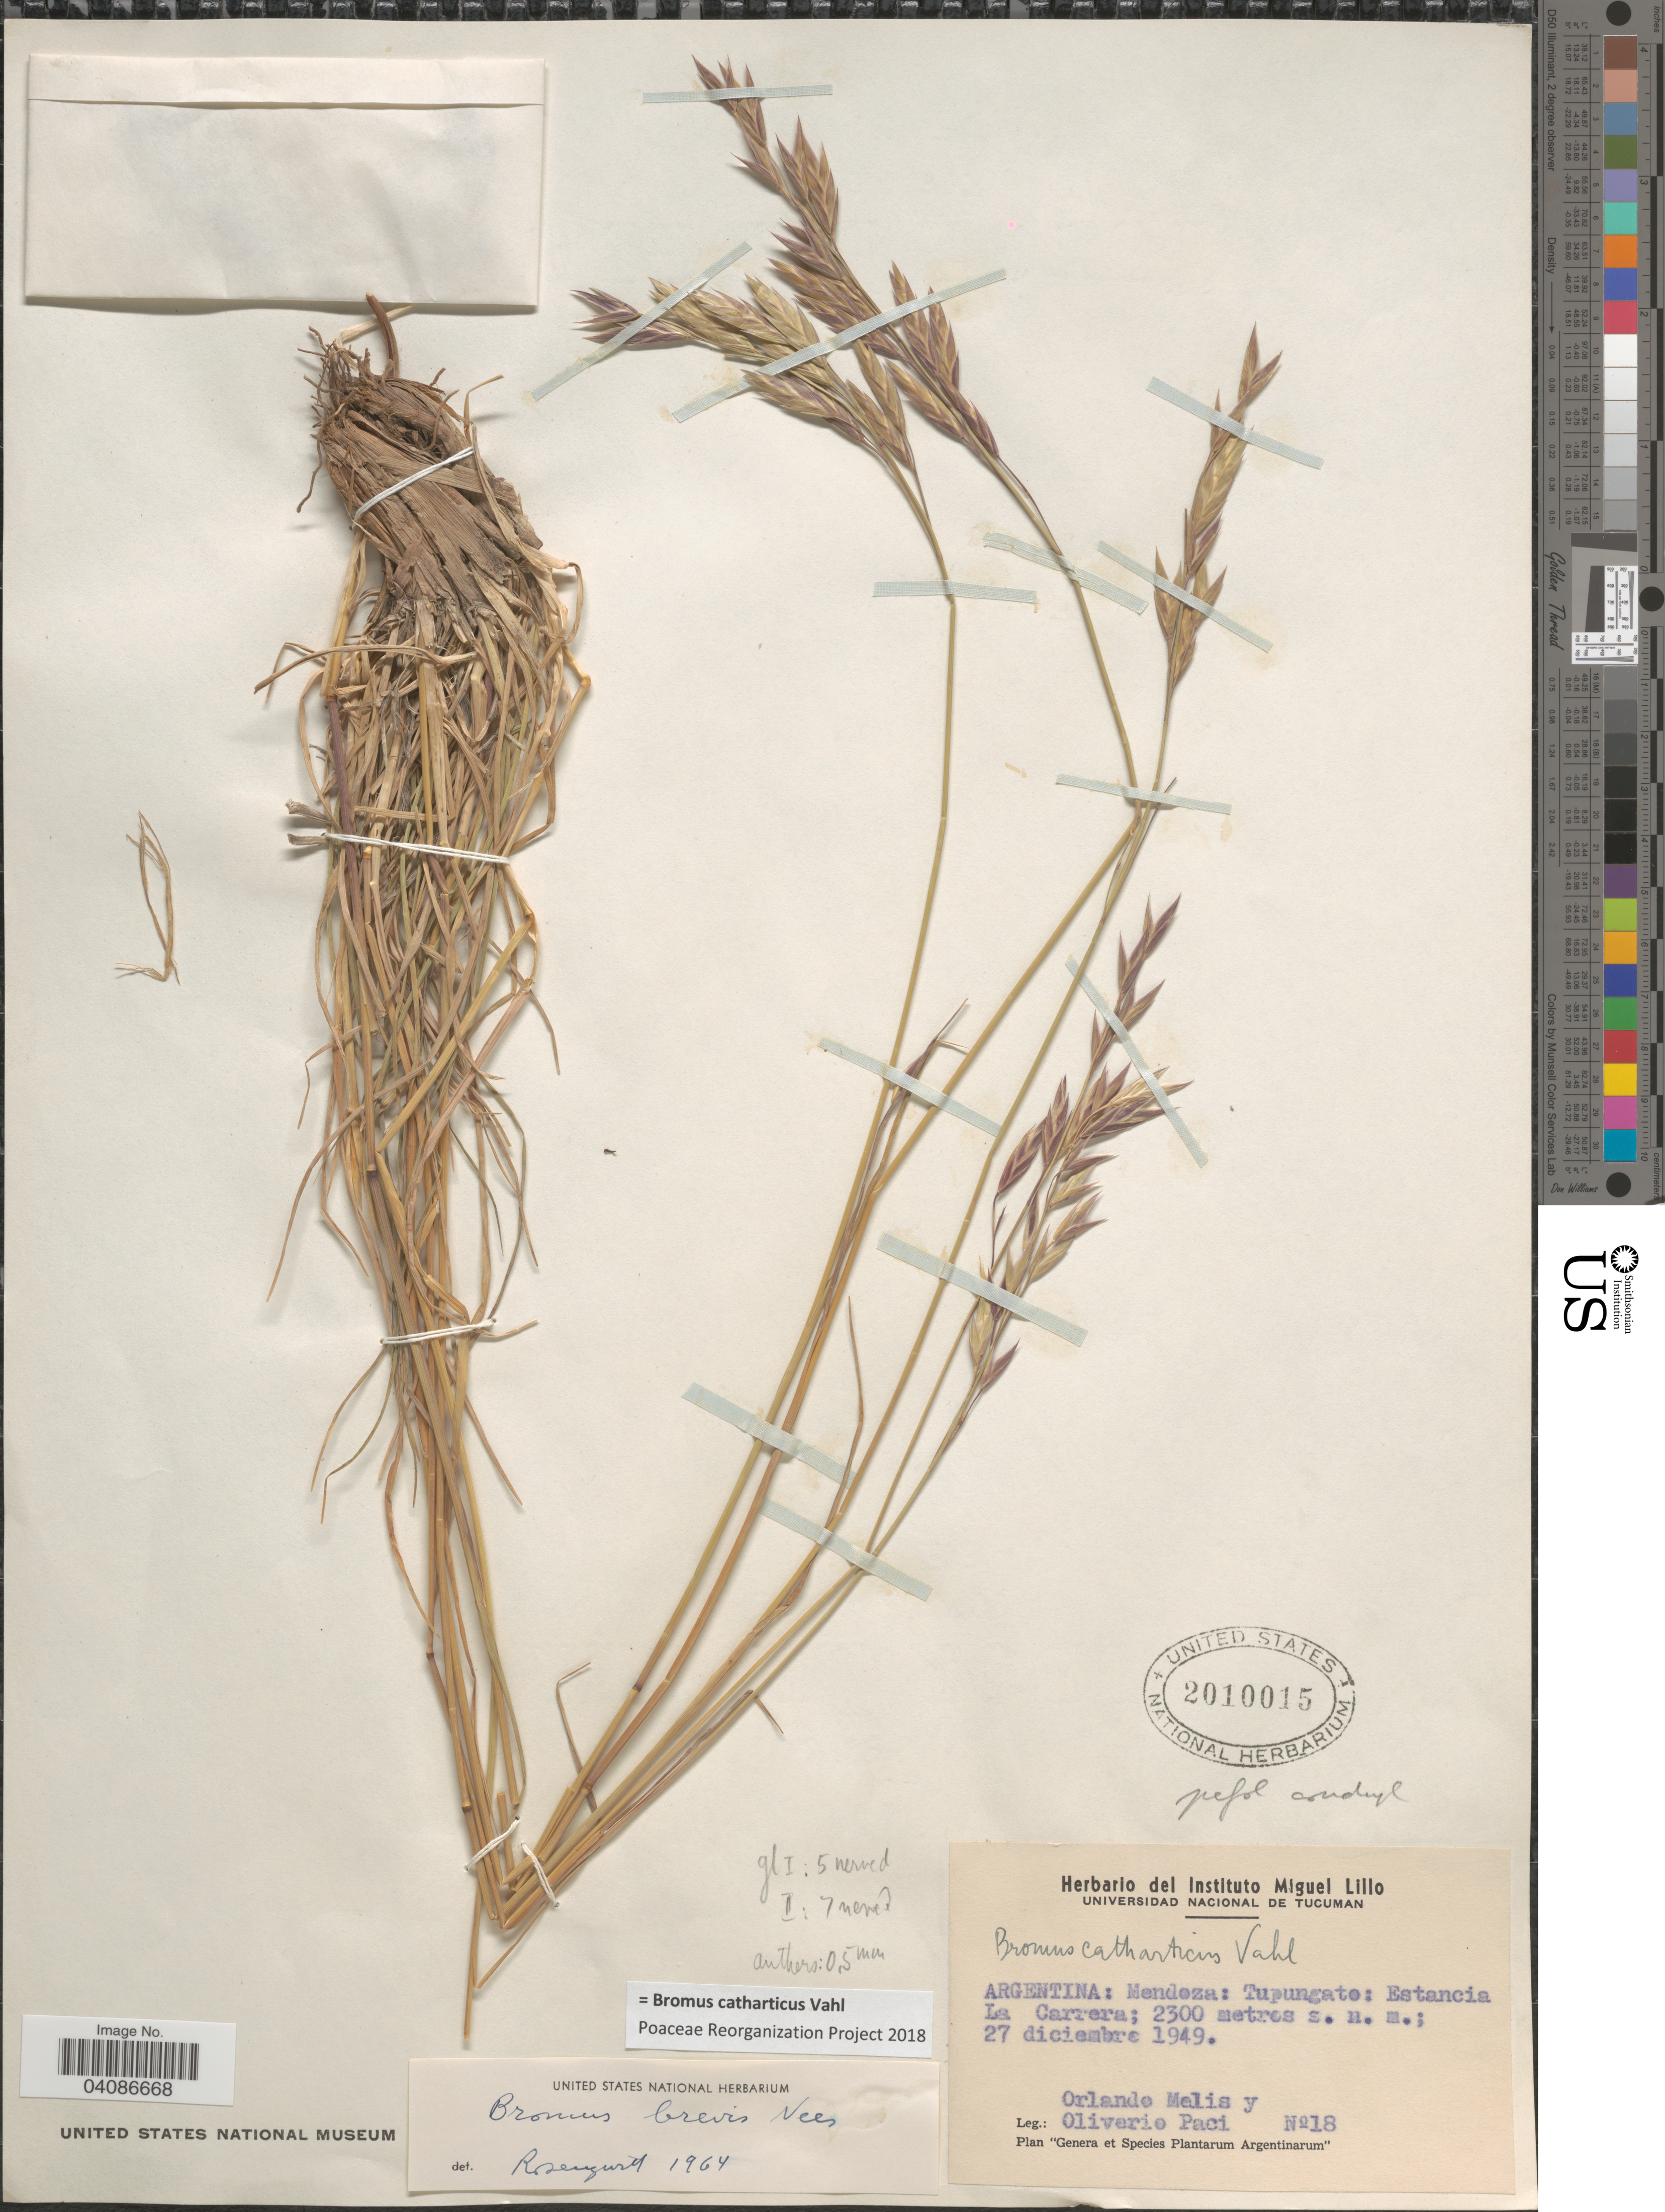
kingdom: Plantae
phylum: Tracheophyta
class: Liliopsida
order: Poales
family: Poaceae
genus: Bromus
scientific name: Bromus catharticus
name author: Vahl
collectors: L. Melis & O. Paci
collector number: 18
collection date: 1949-12-27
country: Argentina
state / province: Mendoza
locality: Tupungato: Estancia La Carrera.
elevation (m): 2300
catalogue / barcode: US 2010015